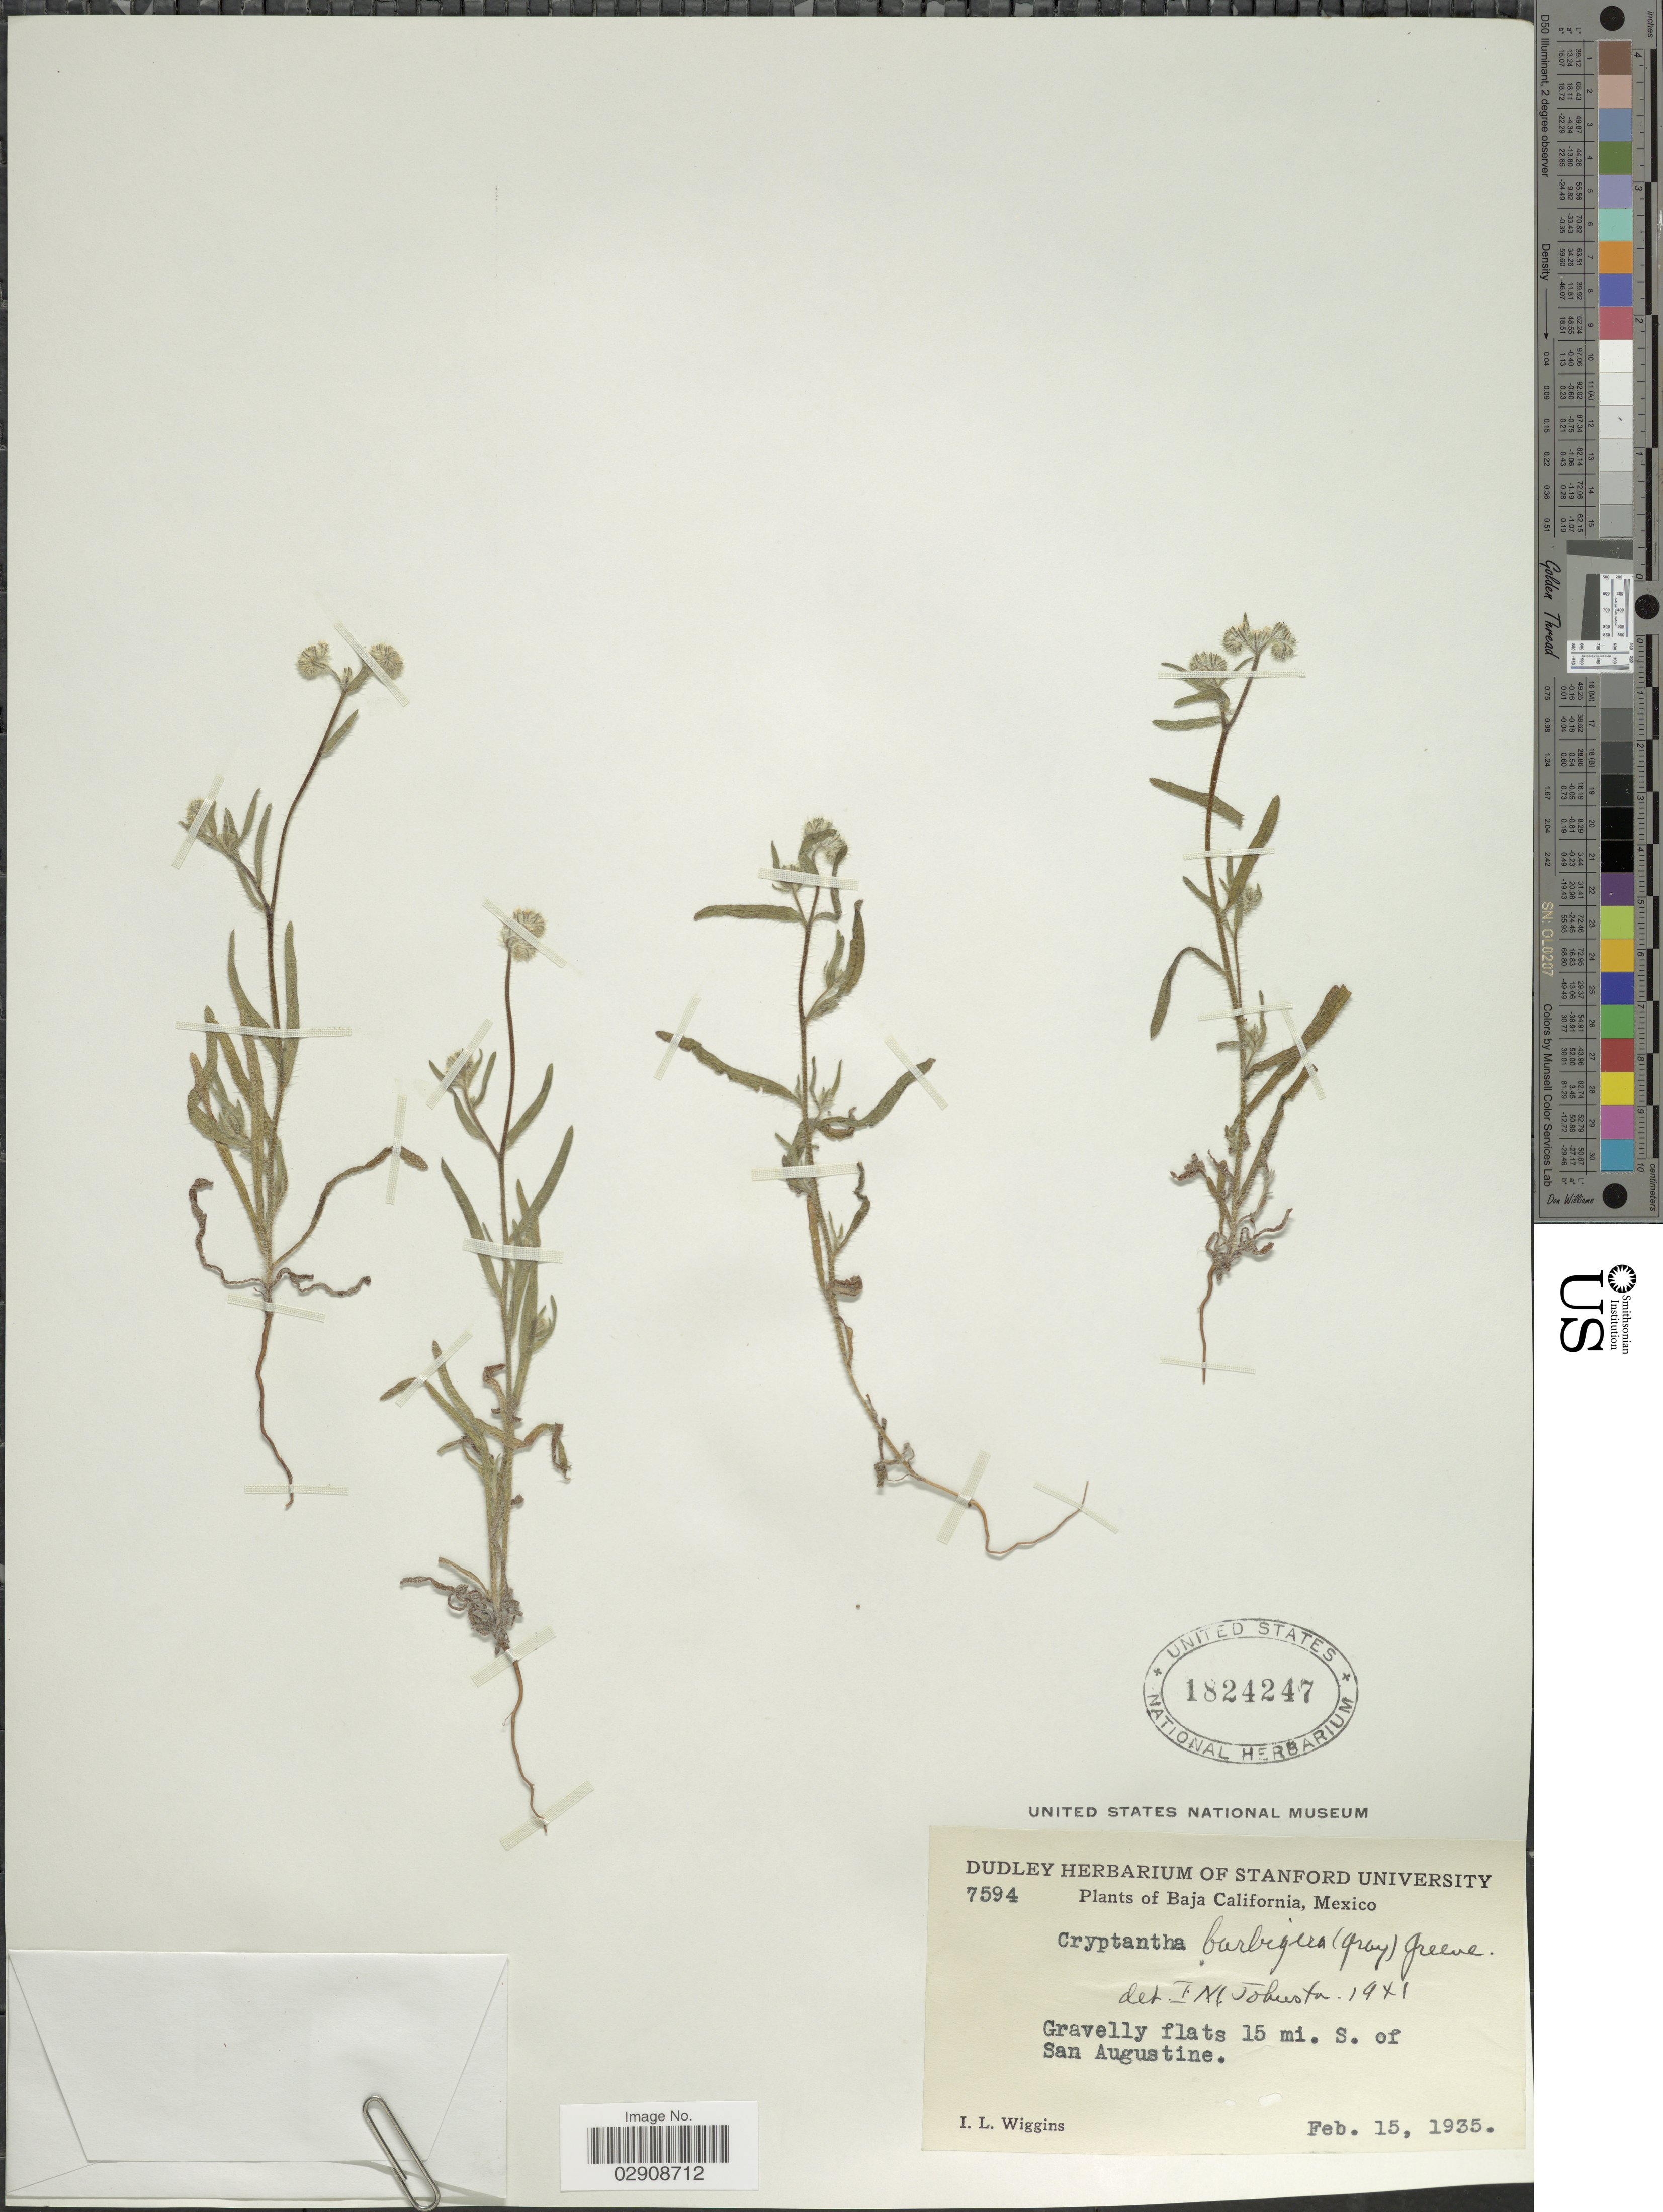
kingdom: Plantae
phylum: Tracheophyta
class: Magnoliopsida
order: Boraginales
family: Boraginaceae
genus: Cryptantha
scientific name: Cryptantha barbigera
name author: (A. Gray) Greene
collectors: I. L. Wiggins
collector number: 7594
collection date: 1935-02-15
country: Mexico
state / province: Baja California Norte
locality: Gravelly flats 15 mi. S. of San Augustine.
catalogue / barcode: US 1824247